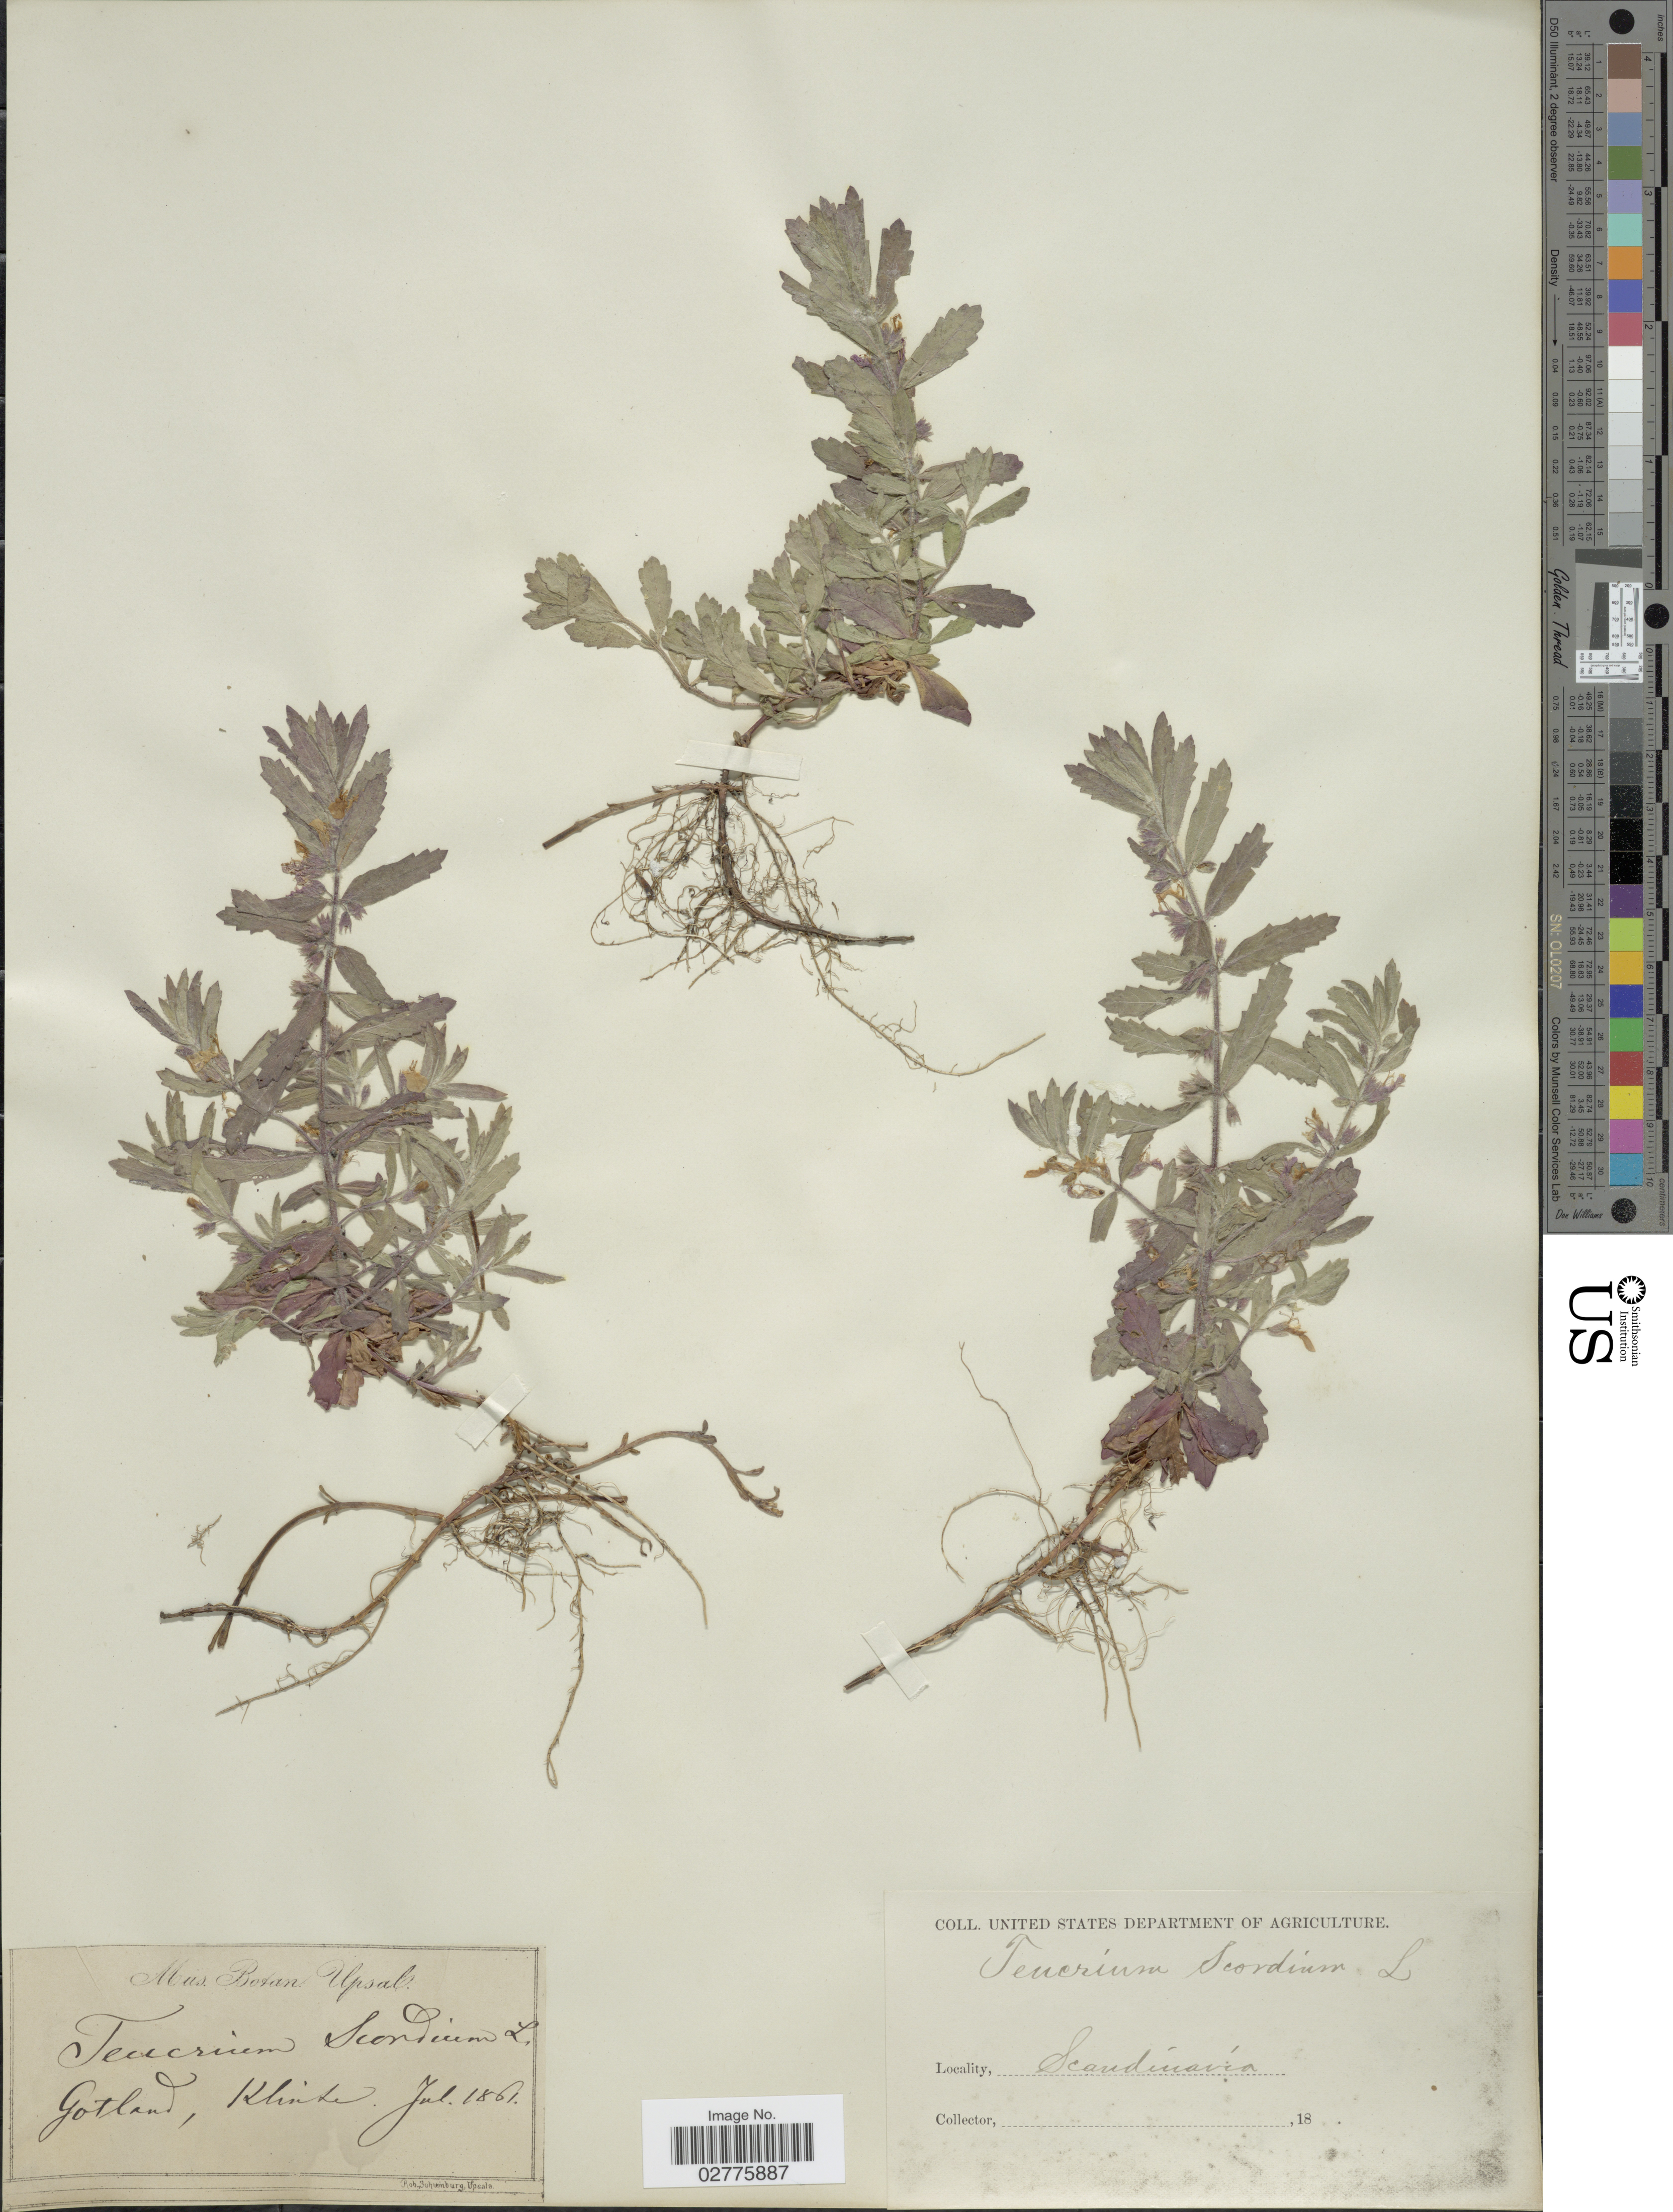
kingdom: Plantae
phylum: Tracheophyta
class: Magnoliopsida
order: Lamiales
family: Lamiaceae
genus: Teucrium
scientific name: Teucrium scordium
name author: L.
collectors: United States Department of Agriculture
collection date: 1861-07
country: Sweden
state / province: Gotland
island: Gotland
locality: Klinte Scandinavia.